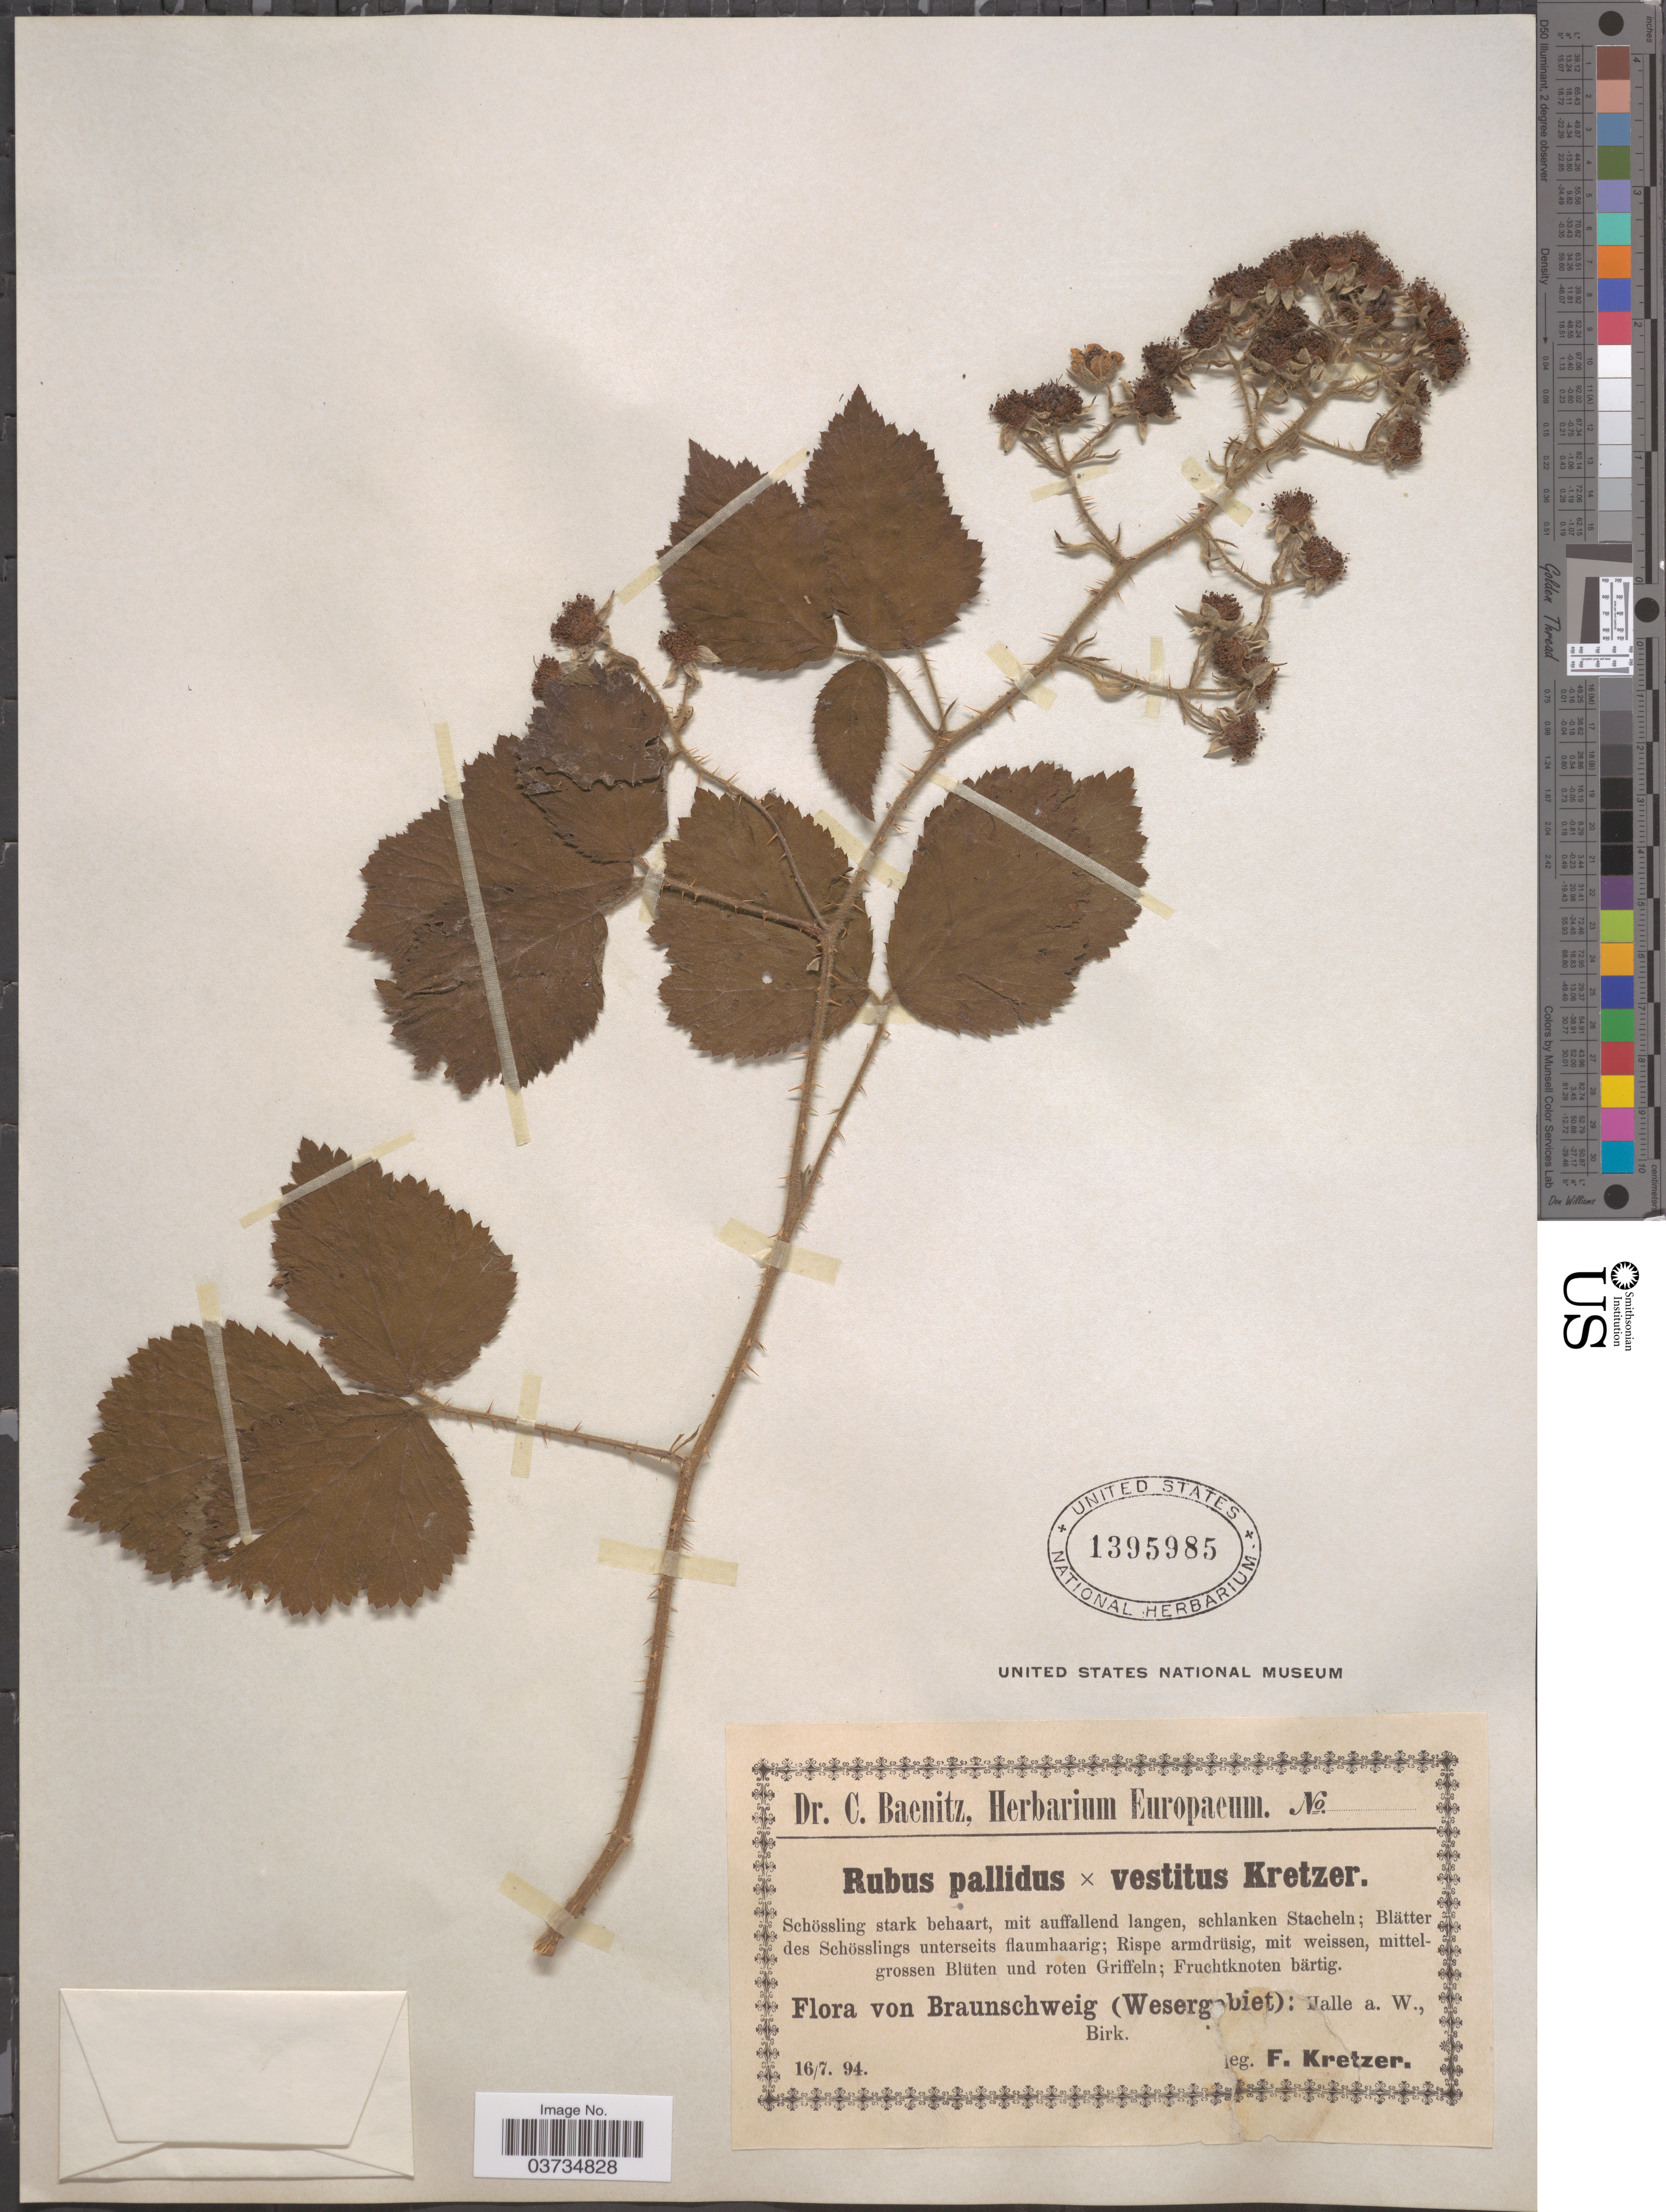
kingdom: Plantae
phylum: Tracheophyta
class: Magnoliopsida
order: Rosales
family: Rosaceae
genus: Rubus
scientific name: Rubus pallidus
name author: Weihe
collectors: F. Kretzer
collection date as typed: Transcribed d/m/y: 16/7/94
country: Germany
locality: Braunschweig (Wesergebeit): Halle a. W., Birk.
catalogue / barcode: US 1395985